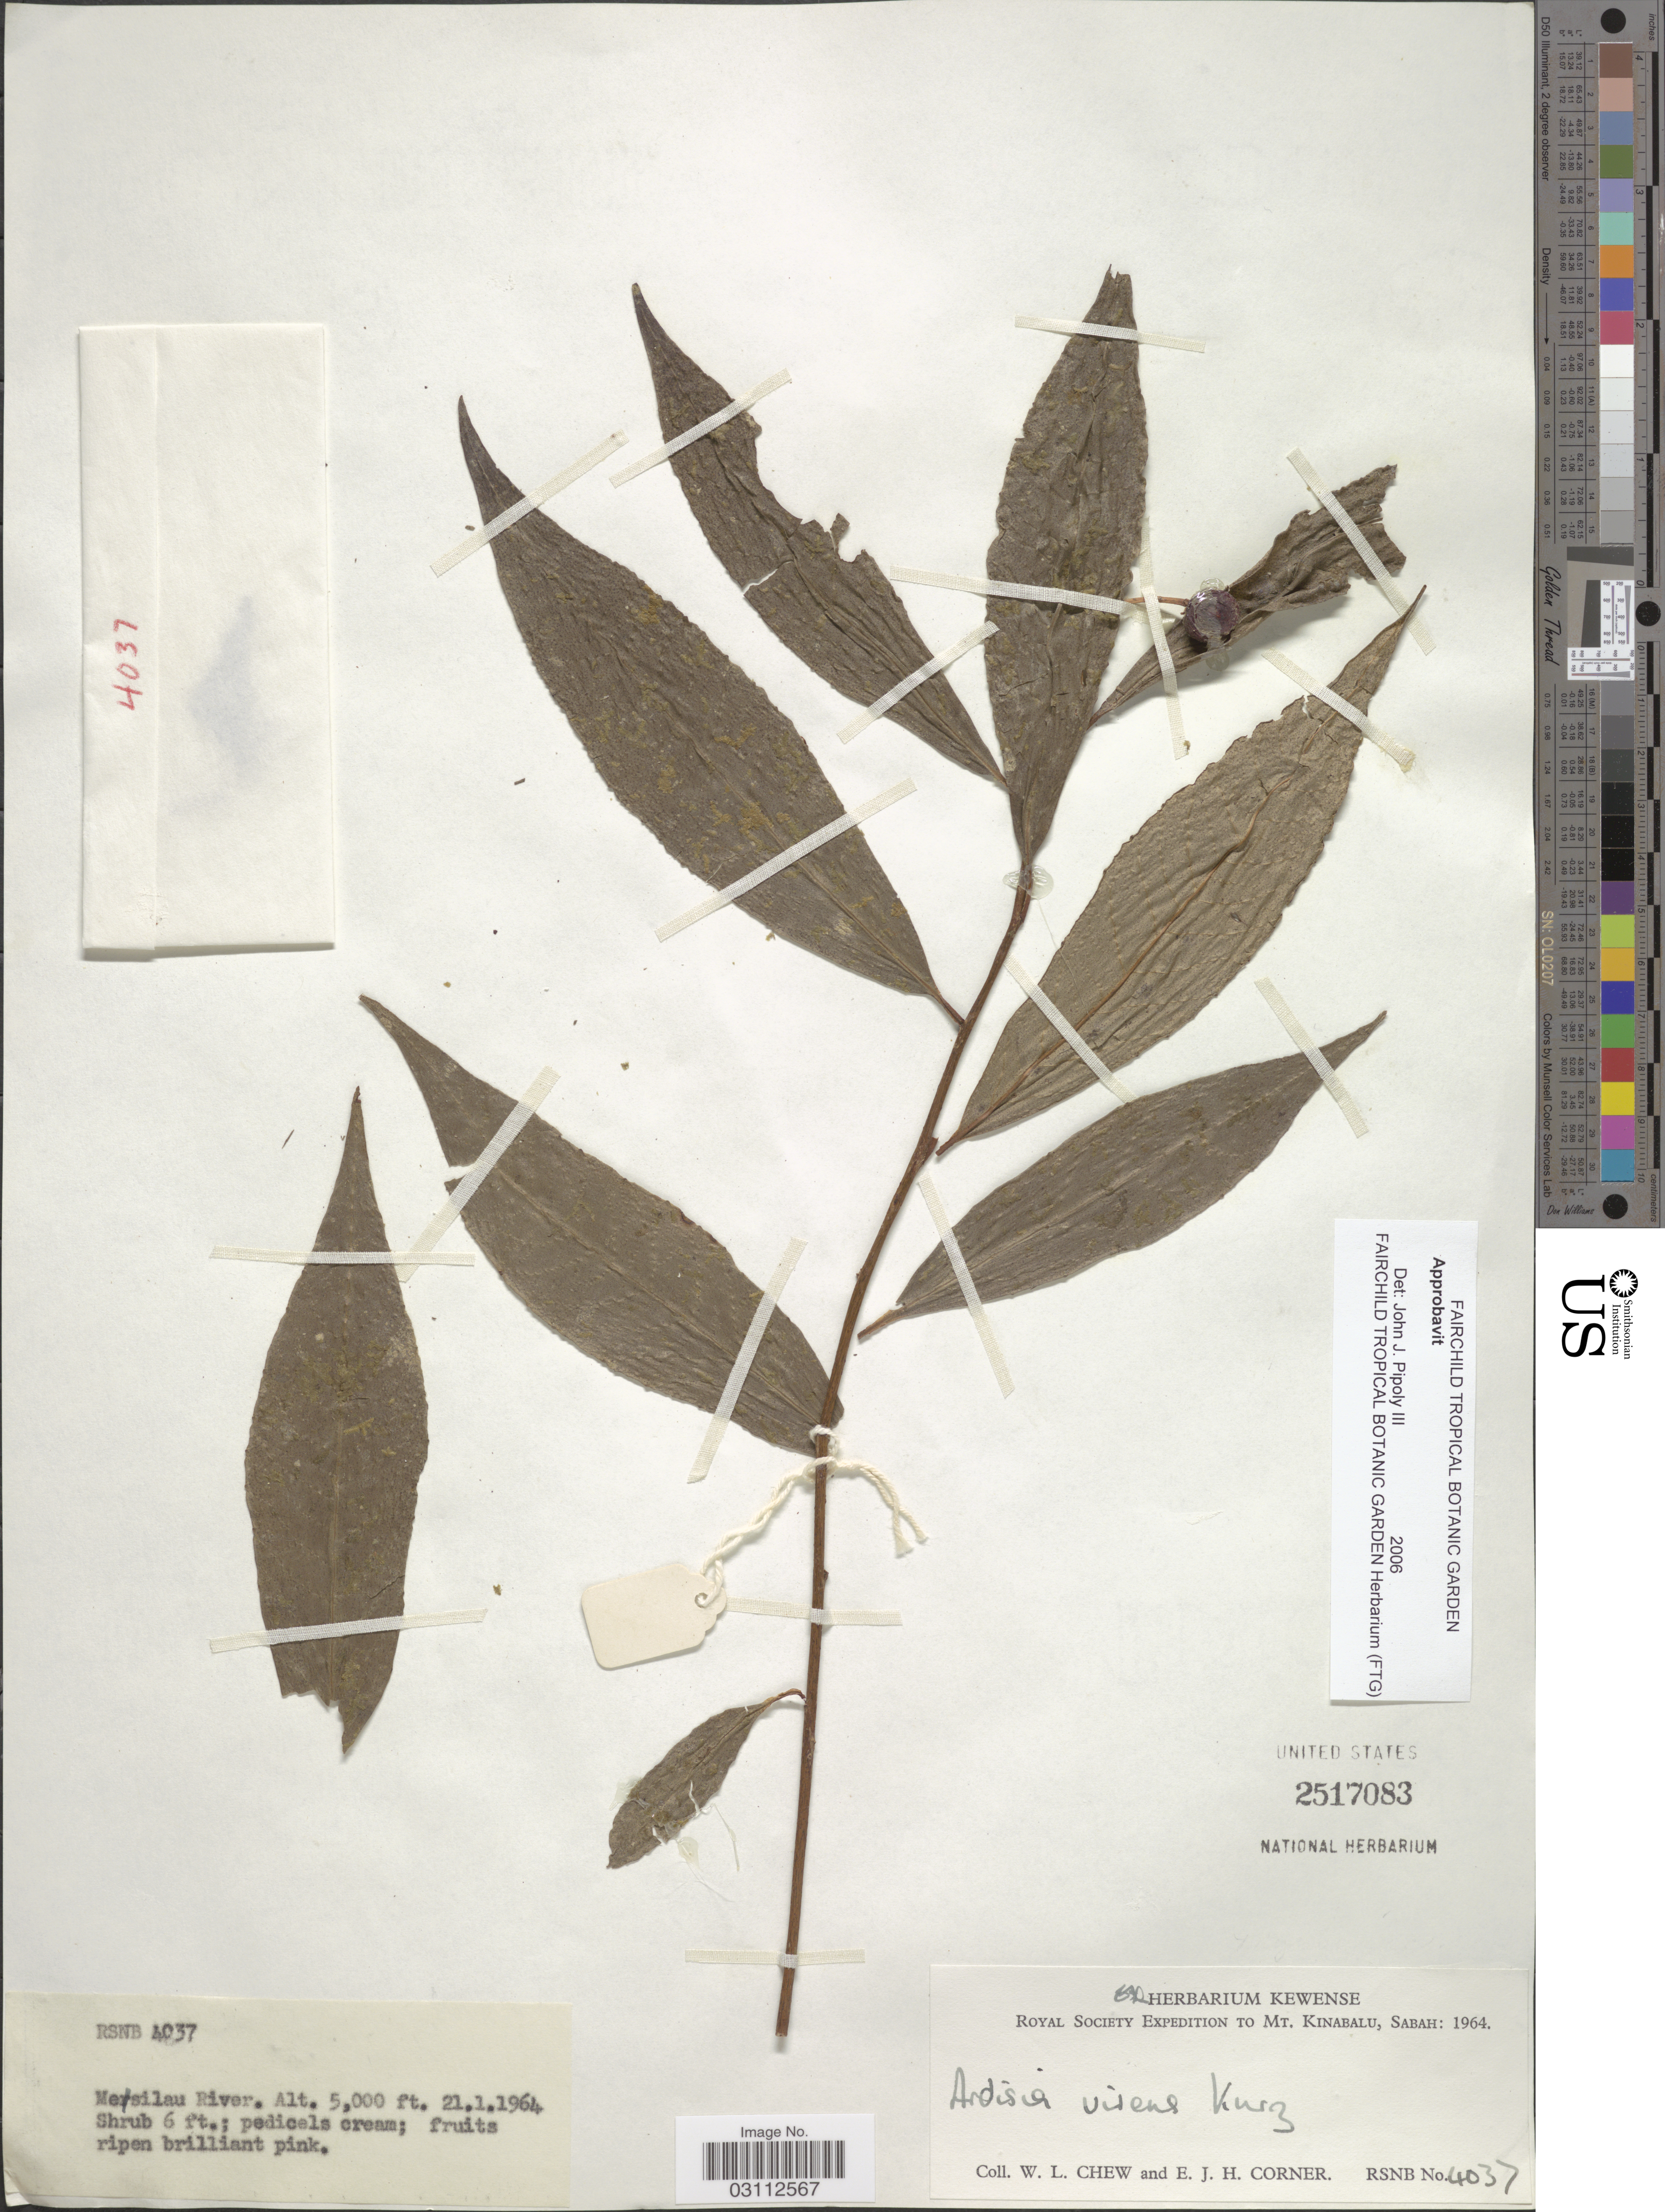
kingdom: Plantae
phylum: Tracheophyta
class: Magnoliopsida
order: Ericales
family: Primulaceae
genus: Ardisia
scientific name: Ardisia virens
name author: Kurz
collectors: W. Chew & E. Corner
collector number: RSNB4037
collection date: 1964-01-21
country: Malaysia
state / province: Sabah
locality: Mt. Kinabalu. Mesilau River.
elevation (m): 1524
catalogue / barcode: US 2517083